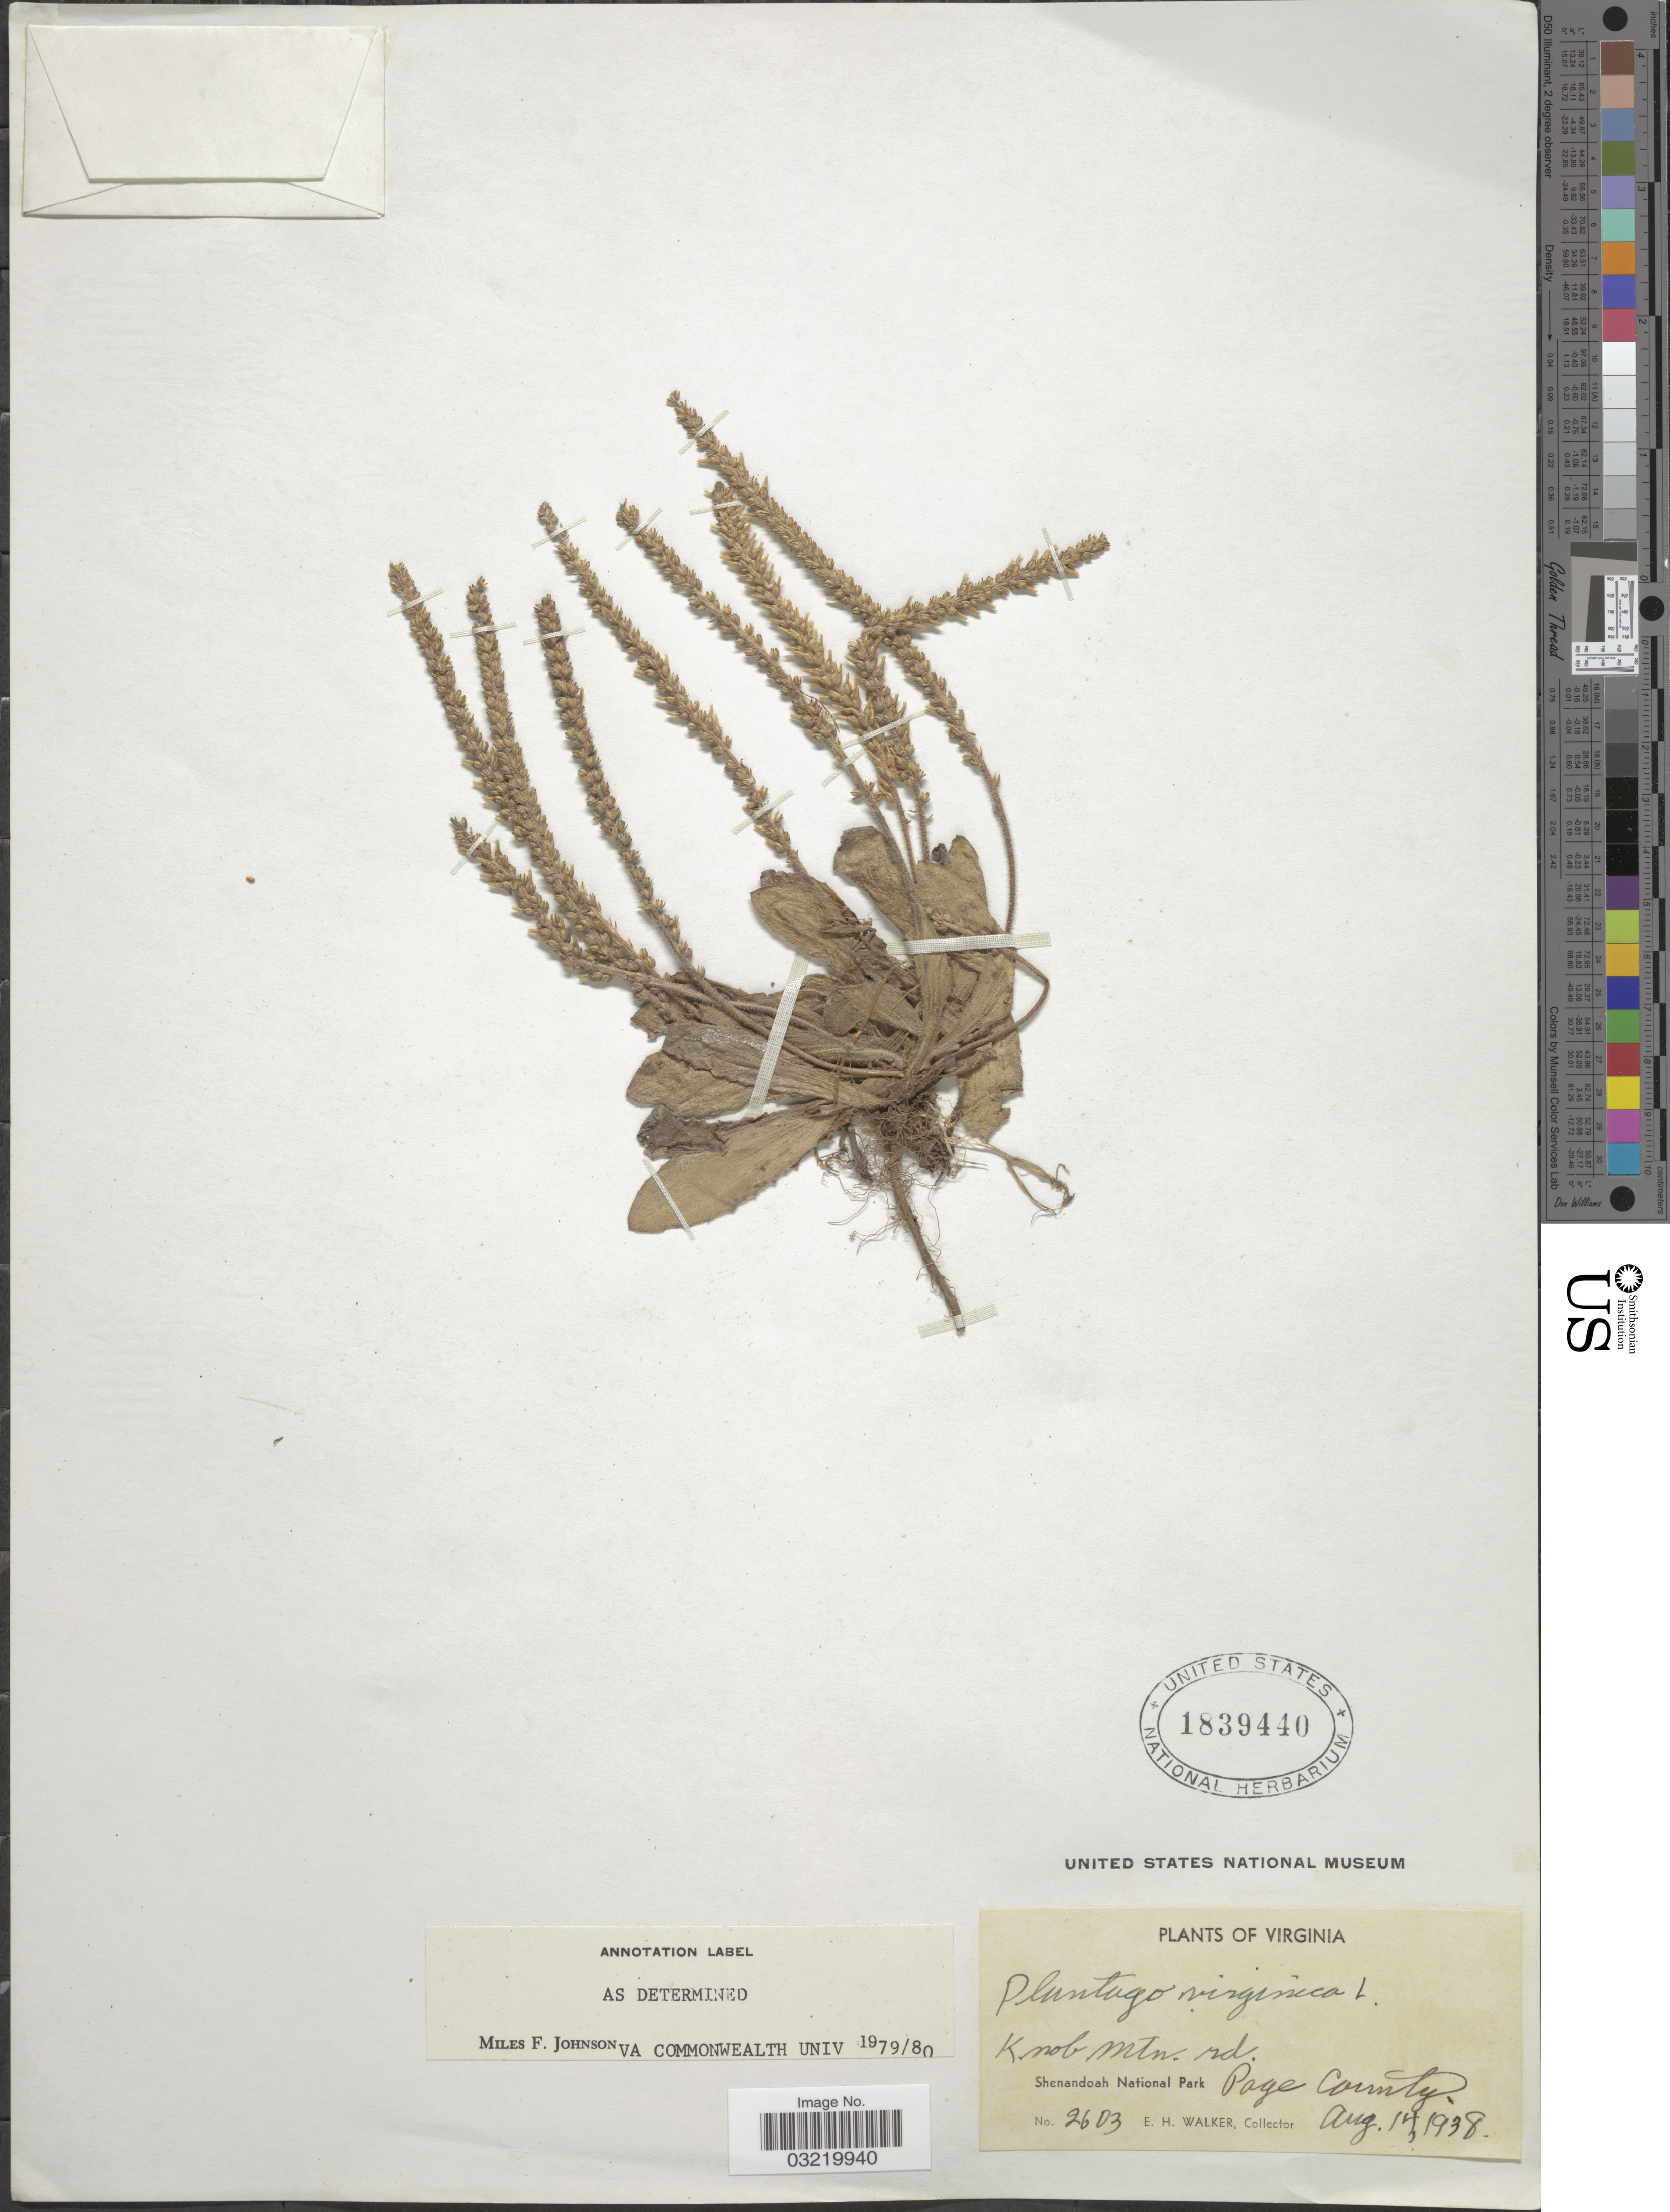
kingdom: Plantae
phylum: Tracheophyta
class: Magnoliopsida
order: Lamiales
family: Plantaginaceae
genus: Plantago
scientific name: Plantago virginica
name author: L.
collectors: E. H. Walker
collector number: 2603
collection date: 1938-08-14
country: United States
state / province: Virginia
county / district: Page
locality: Knob Mtn. rd. Shenandoah National Park Page County.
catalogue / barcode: US 1839440